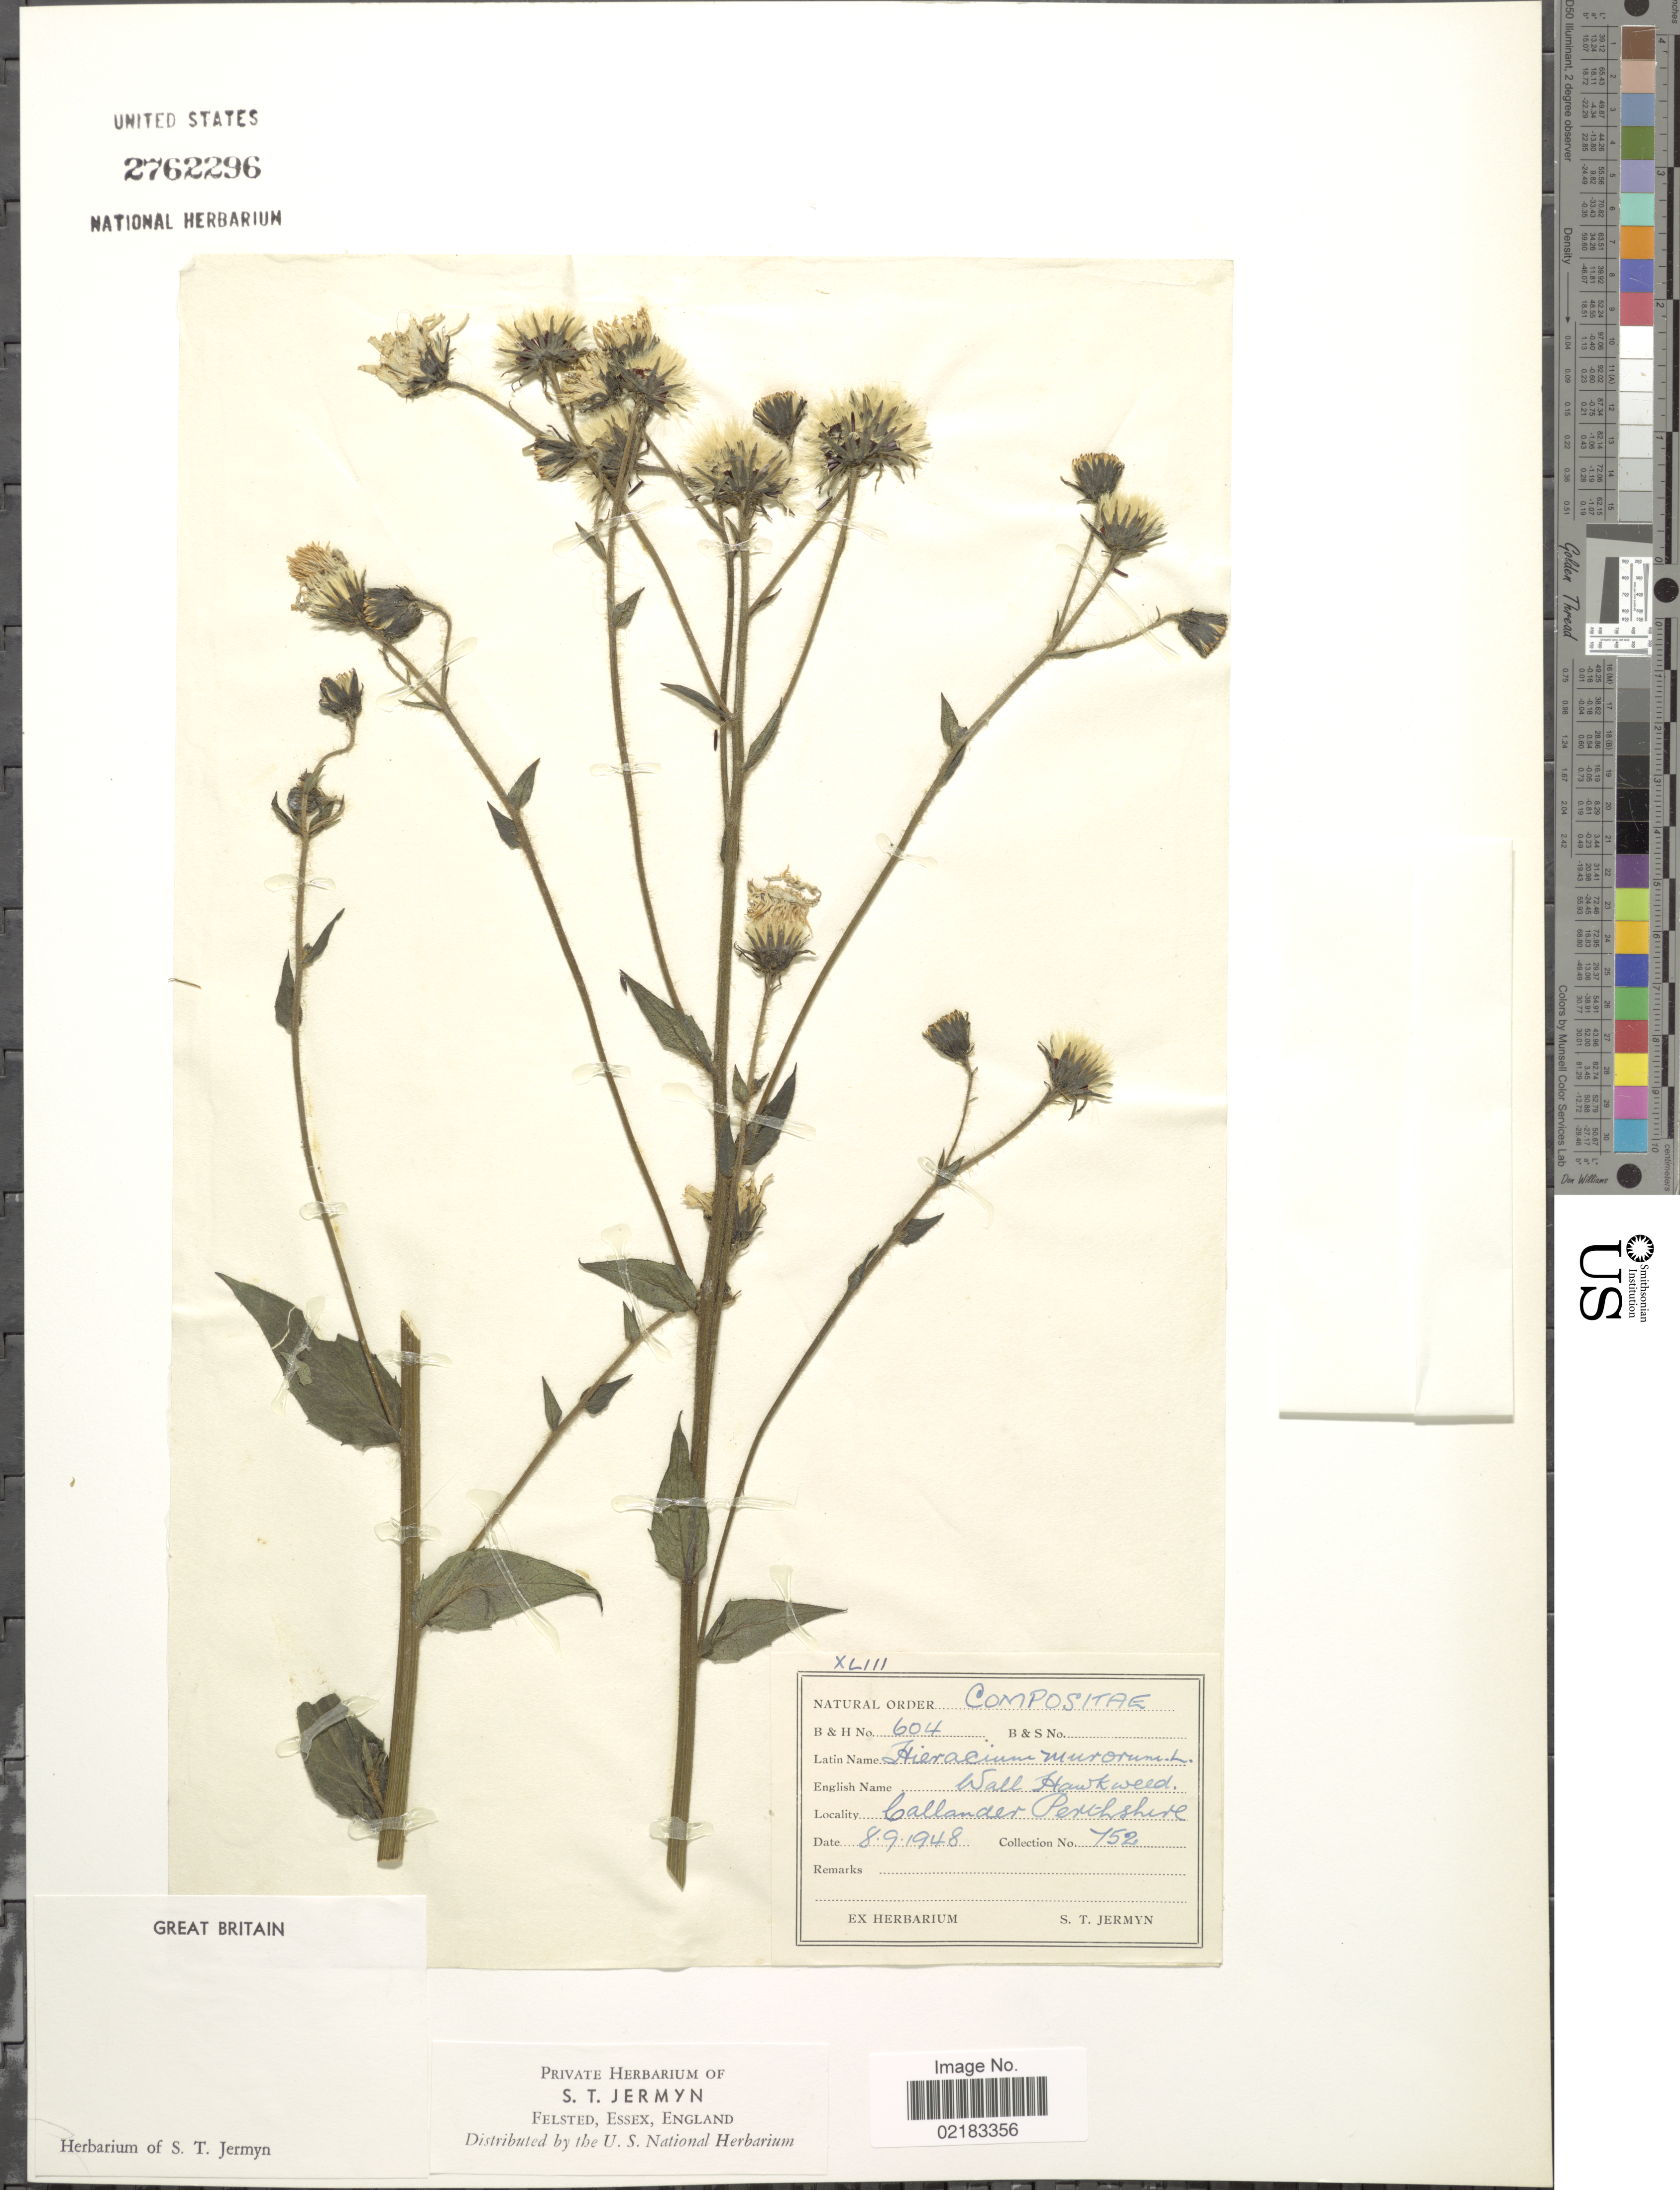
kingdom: Plantae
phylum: Tracheophyta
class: Magnoliopsida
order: Asterales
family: Asteraceae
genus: Hieracium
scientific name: Hieracium murorum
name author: L.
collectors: ex herb. S. T. Jermyn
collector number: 752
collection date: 1948-09-08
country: United Kingdom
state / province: Scotland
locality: Callander, Perthshire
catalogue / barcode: US 2762296